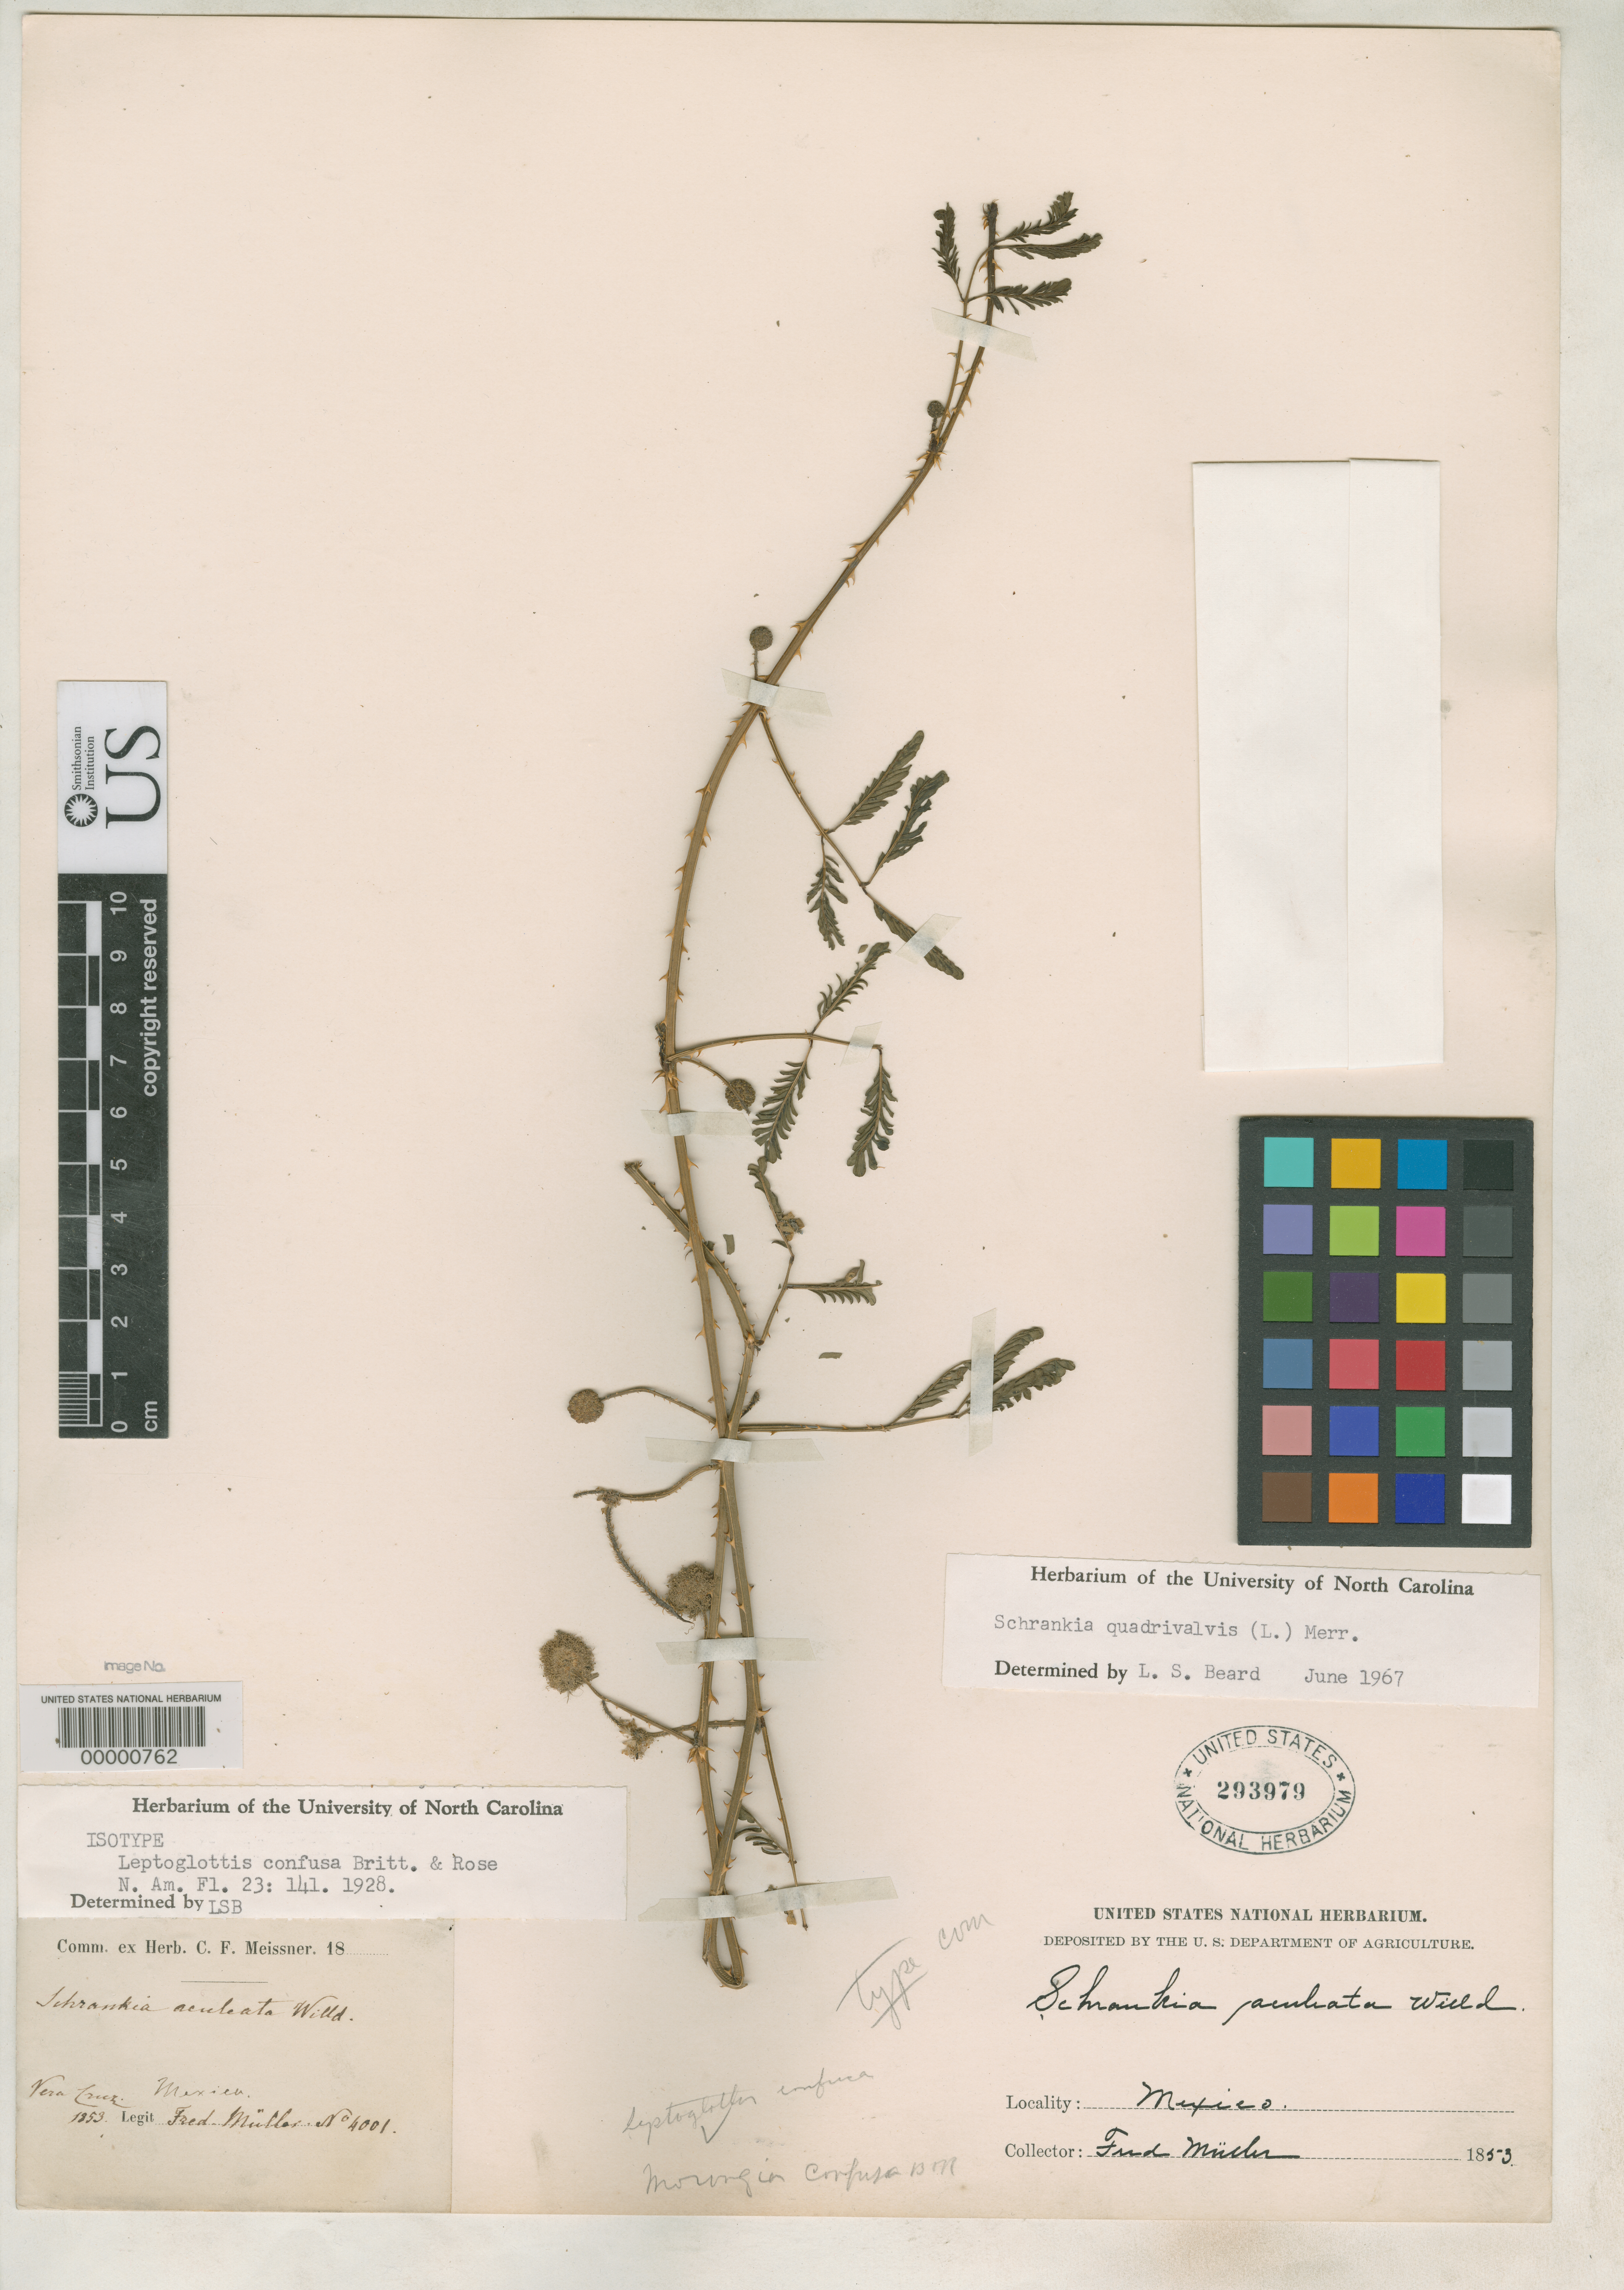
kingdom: Plantae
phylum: Tracheophyta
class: Magnoliopsida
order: Fabales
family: Fabaceae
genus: Leptoglottis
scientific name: Leptoglottis confusa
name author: Britton & Rose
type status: Isotype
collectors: F. Mueller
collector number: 4001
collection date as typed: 1853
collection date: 1853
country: Mexico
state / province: Veracruz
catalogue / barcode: US 293979